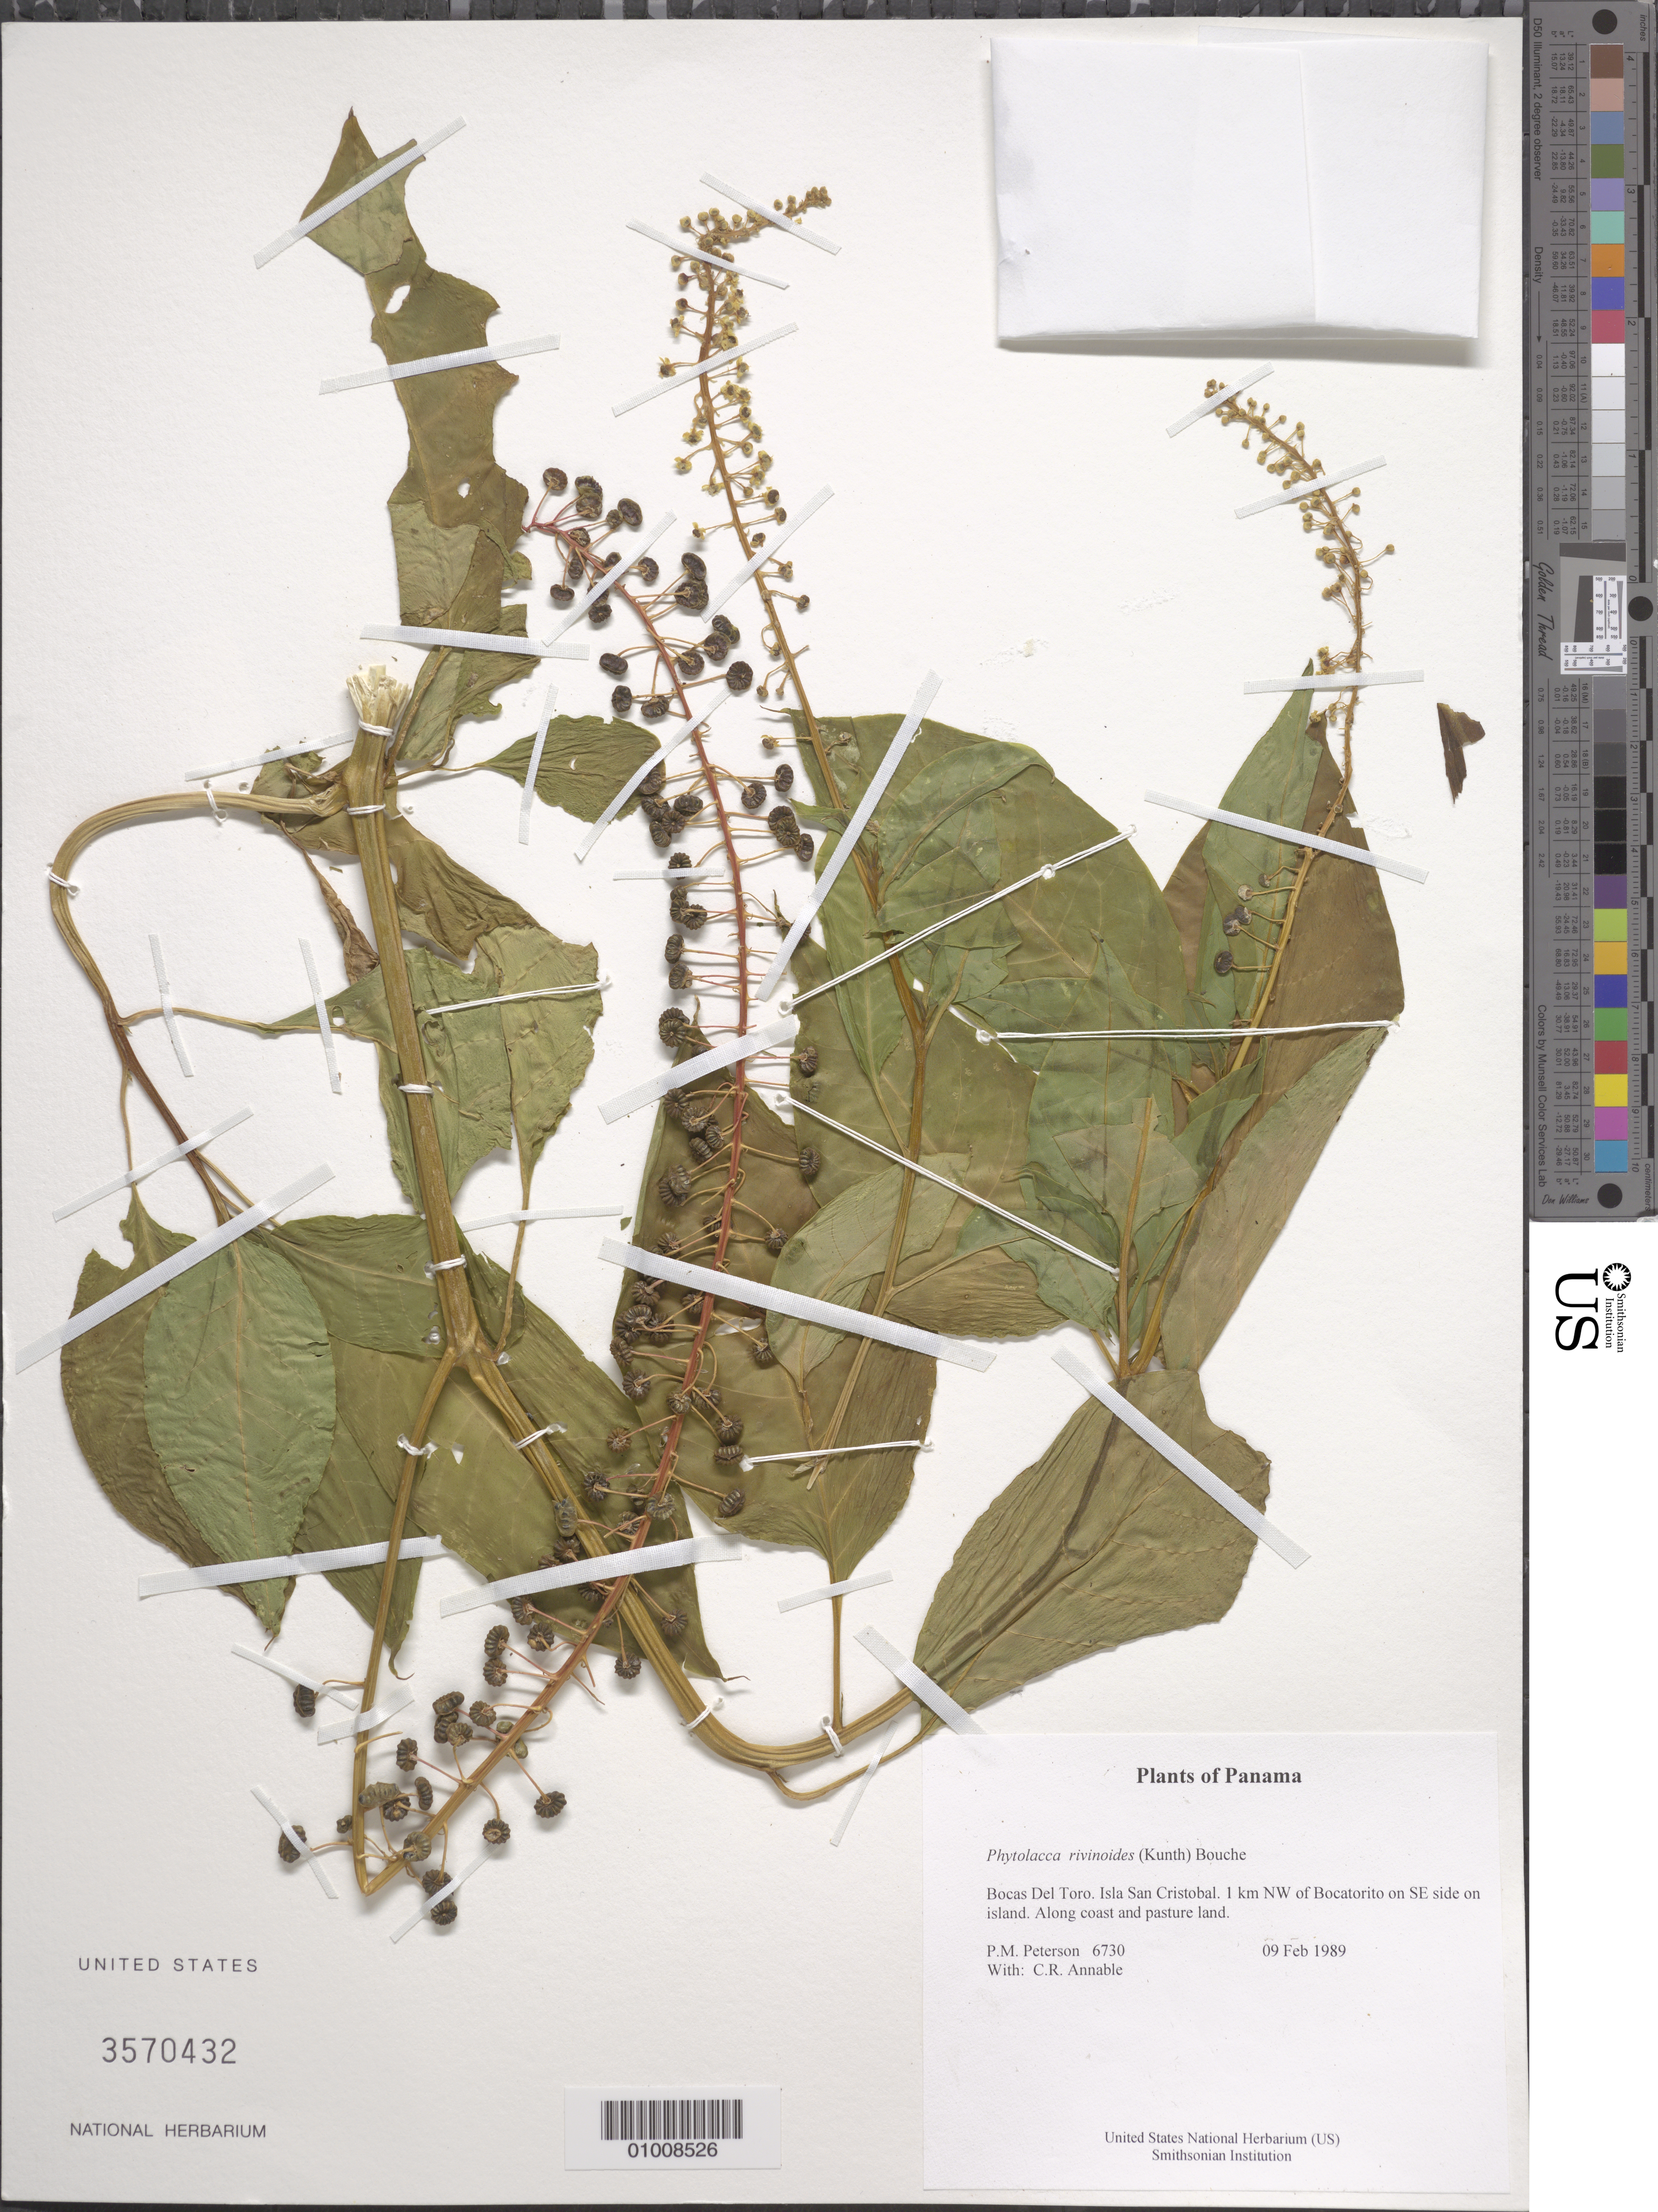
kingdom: Plantae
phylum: Tracheophyta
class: Magnoliopsida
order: Caryophyllales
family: Phytolaccaceae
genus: Phytolacca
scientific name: Phytolacca rivinoides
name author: Kunth & C.D. Bouché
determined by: Liesner, R. L.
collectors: P. M. Peterson & C. R. Annable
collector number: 06730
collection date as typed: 09 Feb 1989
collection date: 1989-02-09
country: Panama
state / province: Bocas del Toro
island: San Cristobal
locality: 1 km NW of Bocatorito on SE side on island.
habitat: Along coast and pasture land.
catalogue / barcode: US 3570432